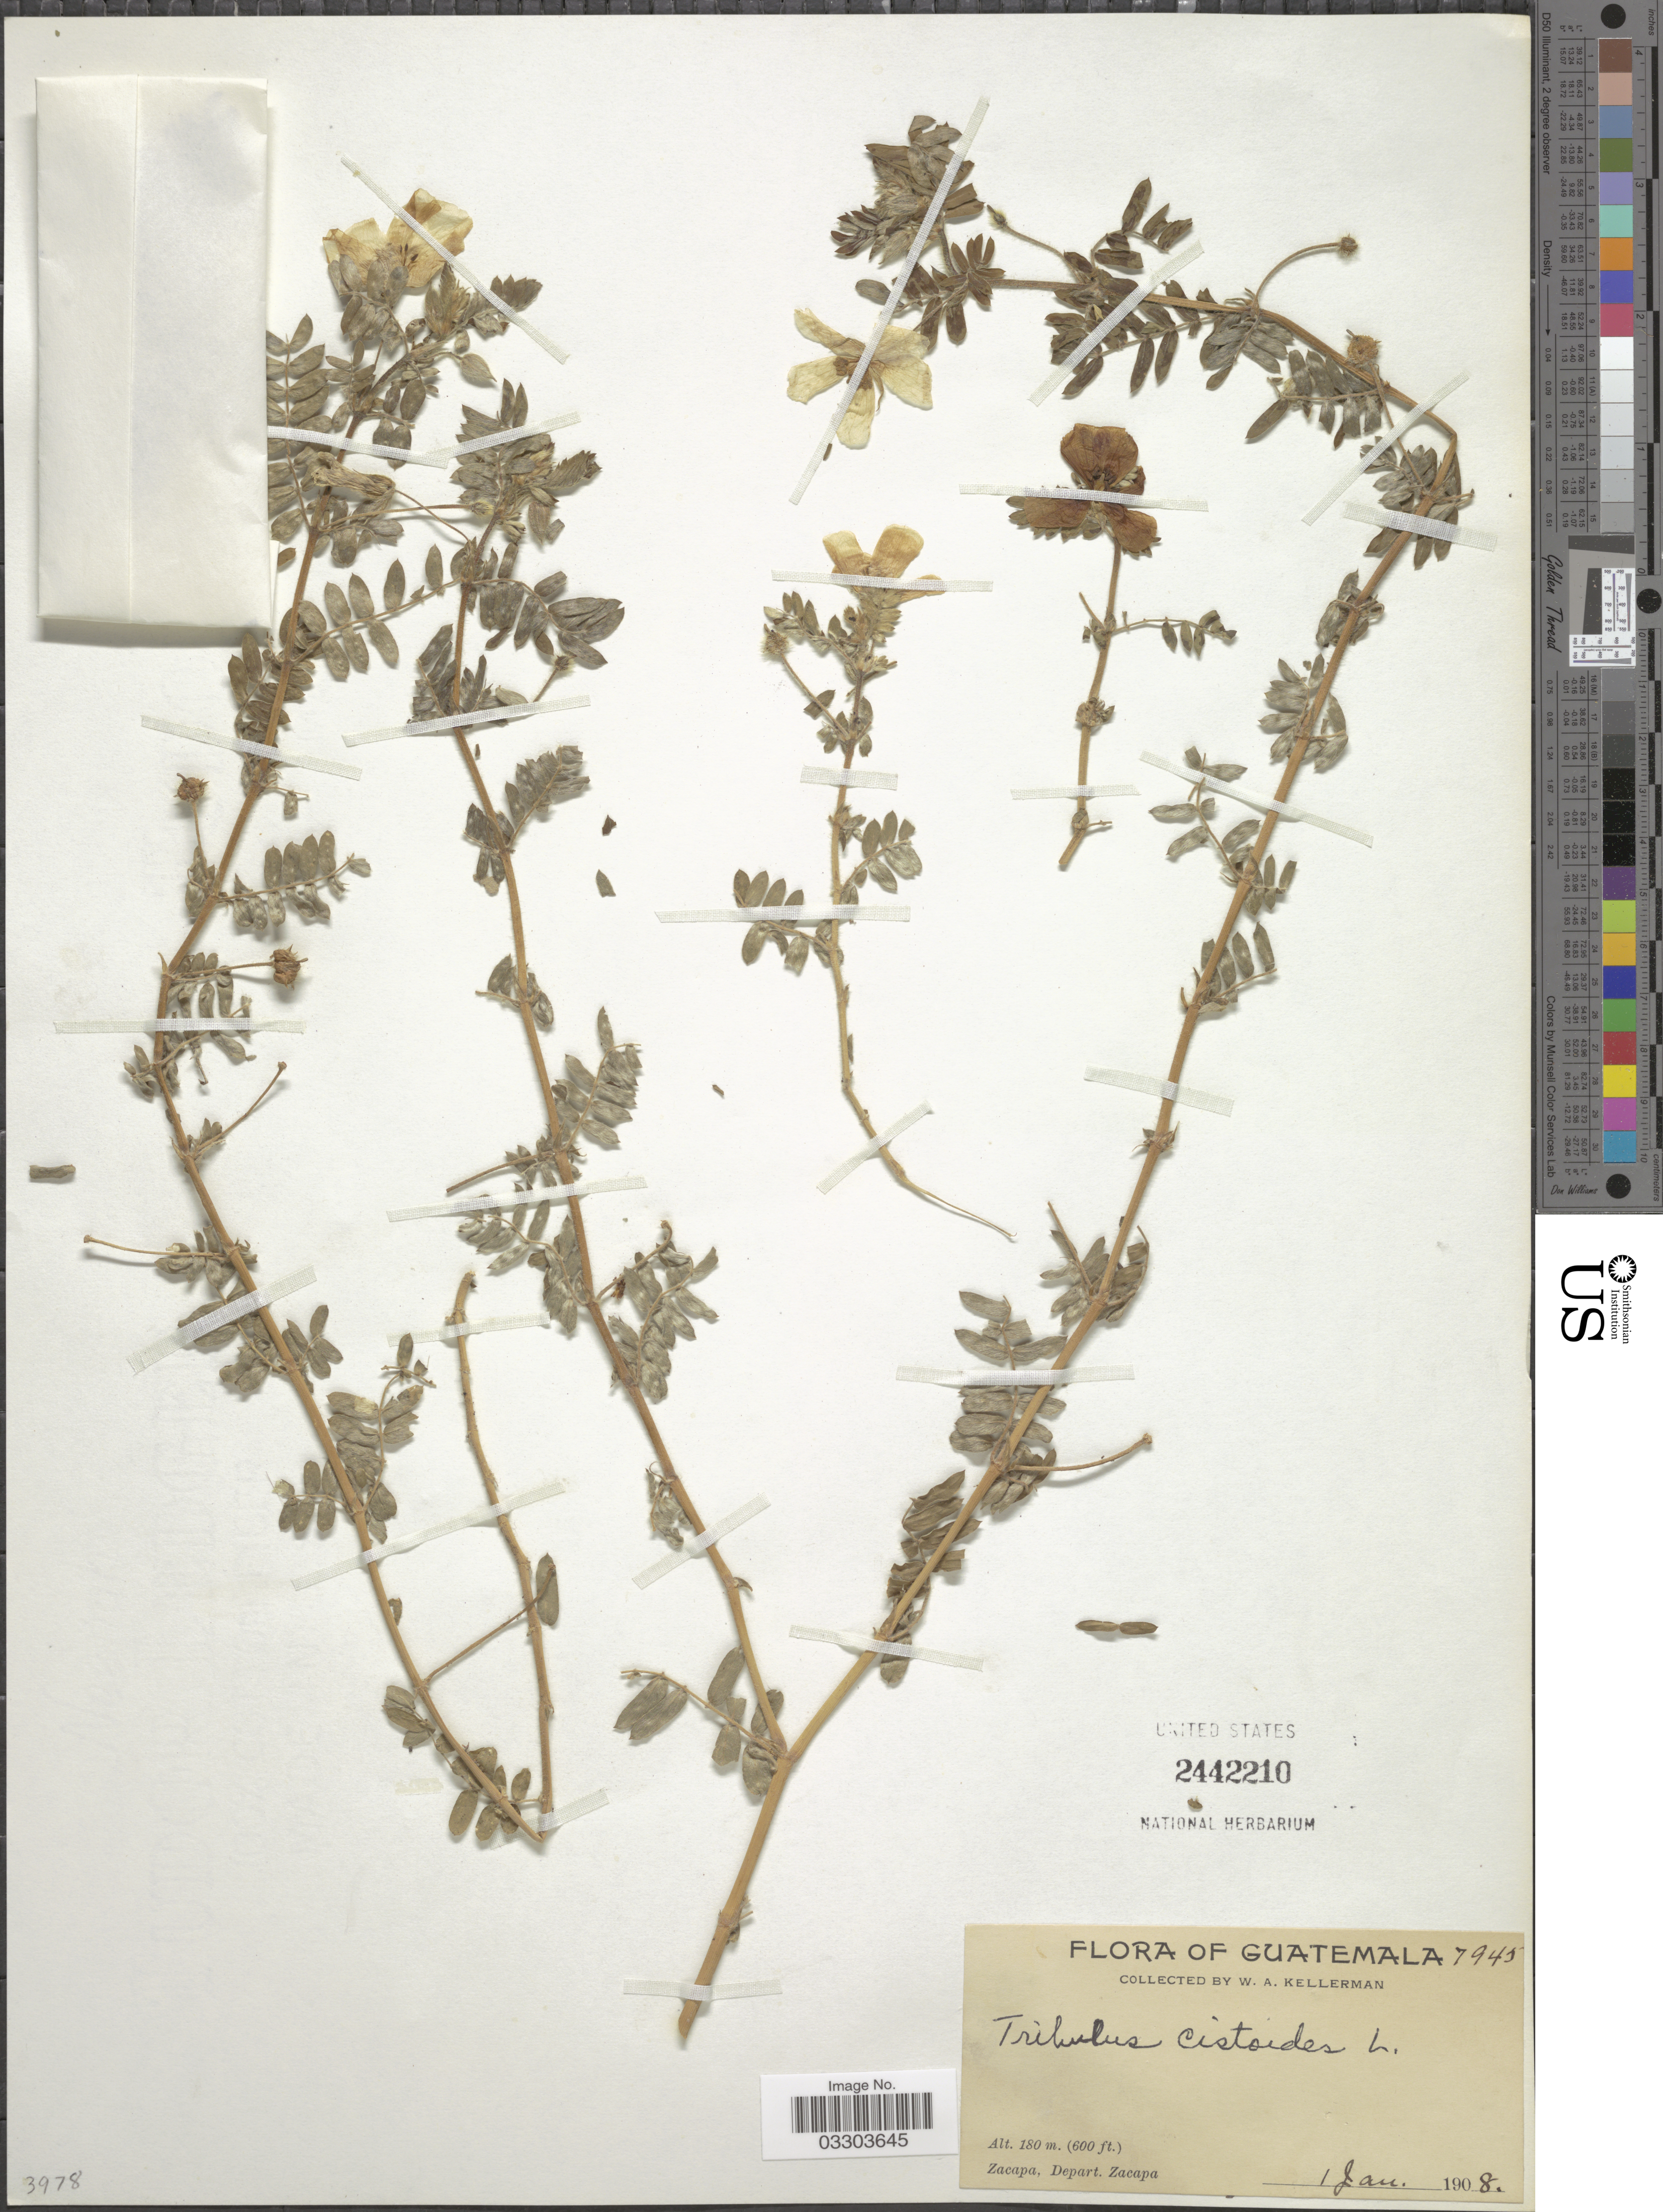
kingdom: Plantae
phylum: Tracheophyta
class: Magnoliopsida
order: Zygophyllales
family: Zygophyllaceae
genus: Tribulus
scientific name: Tribulus cistoides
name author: L.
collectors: W. Kellerman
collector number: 7945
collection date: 1908-01-01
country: Guatemala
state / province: Zacapa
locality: Depart. Zacapa.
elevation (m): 180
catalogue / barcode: US 2442210